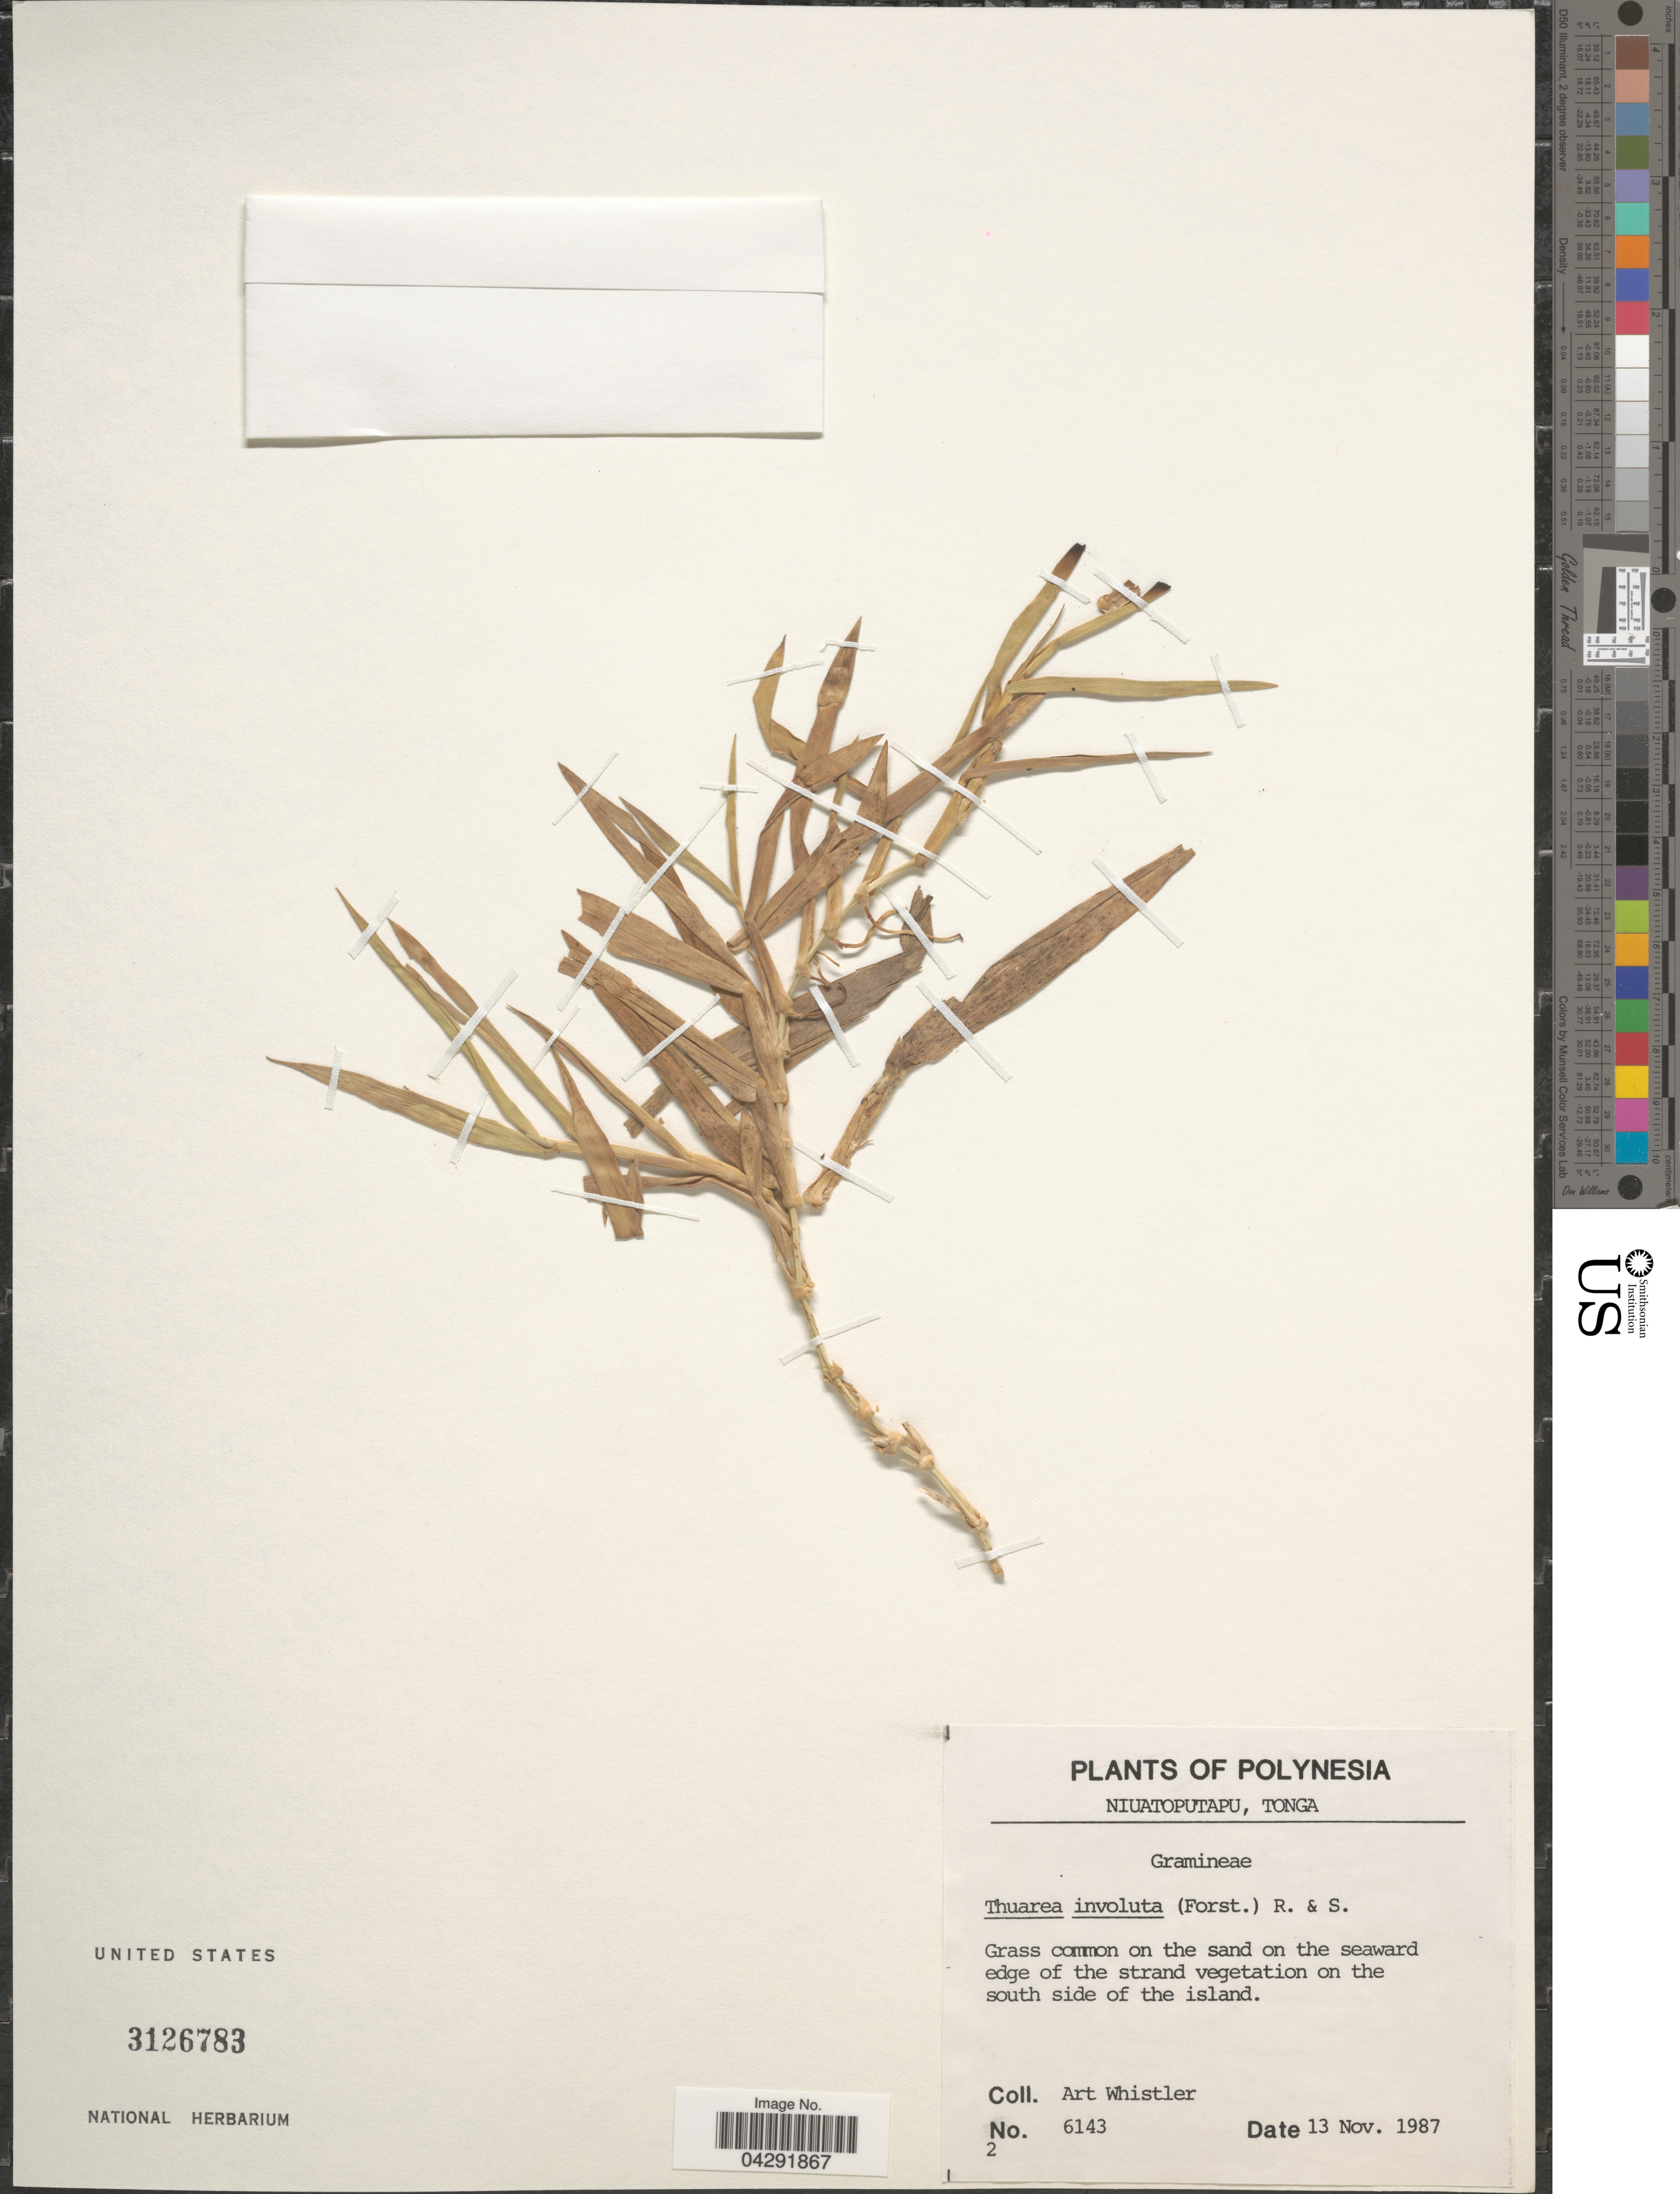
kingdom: Plantae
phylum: Tracheophyta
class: Liliopsida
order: Poales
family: Poaceae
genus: Thuarea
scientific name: Thuarea involuta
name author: (G. Forst.) R. Br. ex Sm.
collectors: A. Whistler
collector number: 6143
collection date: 1987-11-13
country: Tonga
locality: Polynesia [unsure placement] Niuatoputapu. Grass common on the sand on the seaward edge of the strand vegetation on the south side of the island.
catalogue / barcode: US 3126783